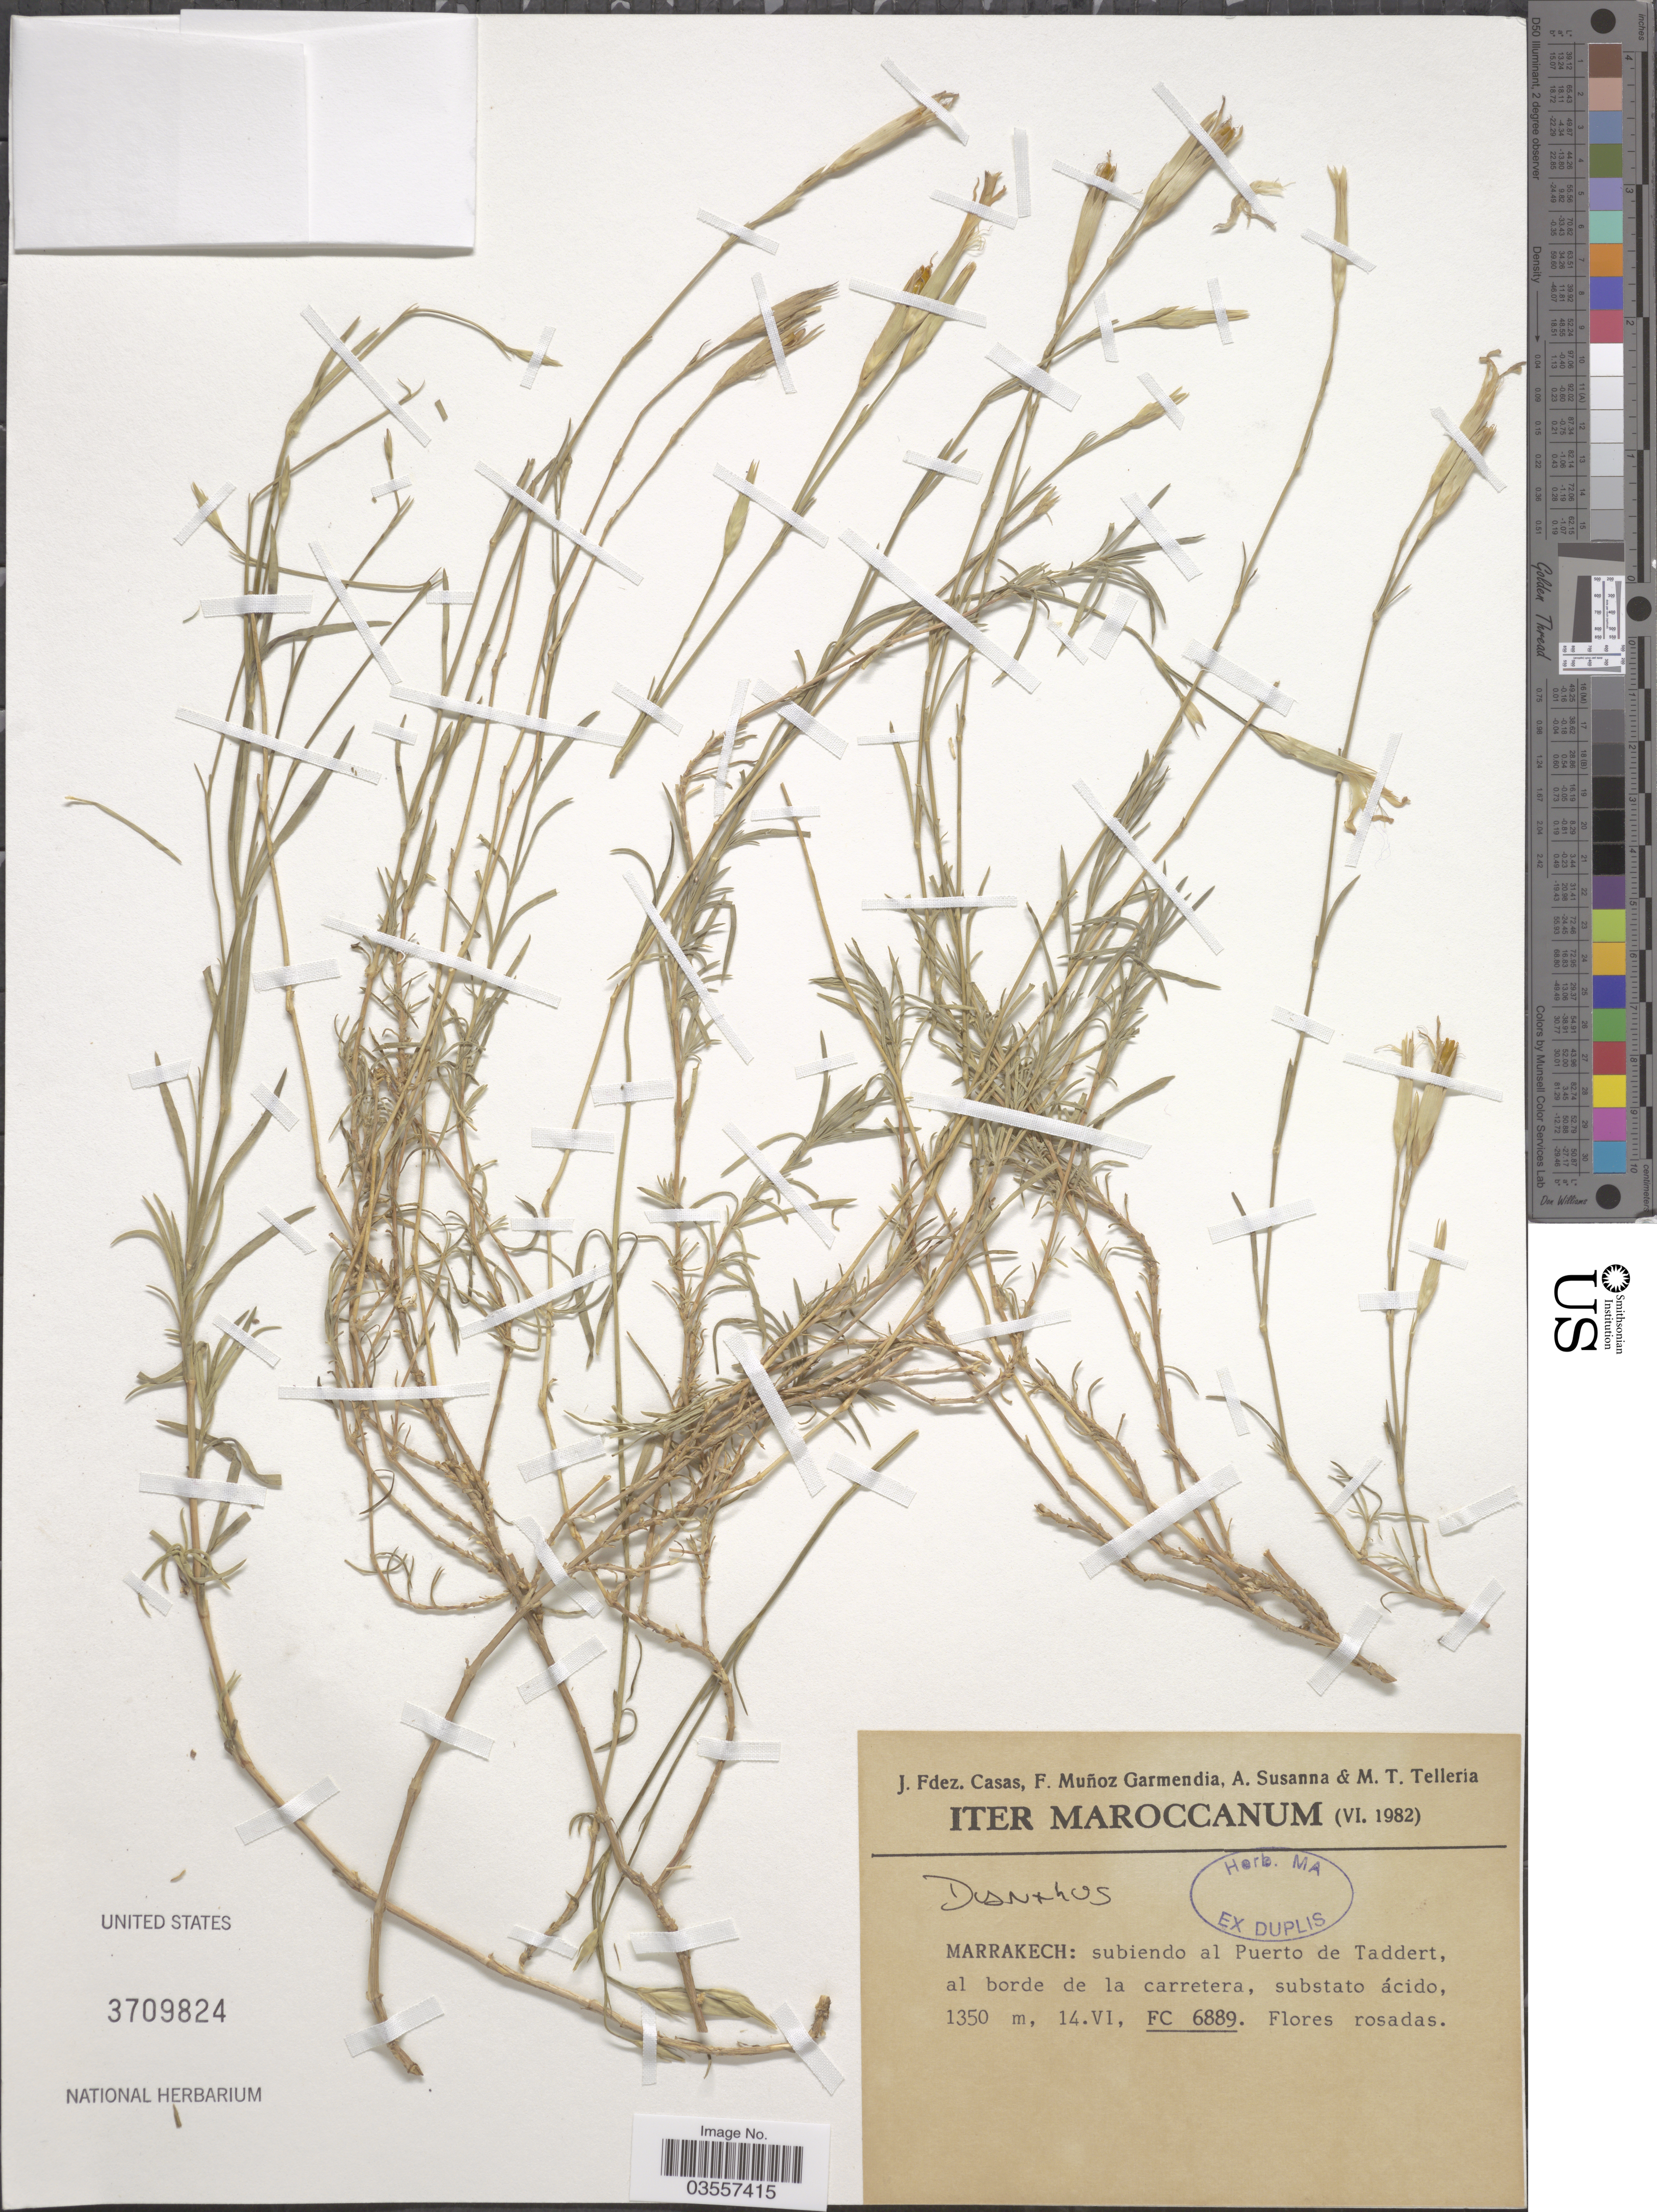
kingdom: Plantae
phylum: Tracheophyta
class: Magnoliopsida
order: Caryophyllales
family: Caryophyllaceae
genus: Dianthus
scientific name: Dianthus sp.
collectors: J. Casas, F. Muñoz Garmendia, A. Susanna & M. Telleria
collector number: FC 6889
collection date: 1982-06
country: Morocco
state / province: Marrakech-Tensift-Al Haouz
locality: Iter Maroccanum. Marrakech: subiendo al Puerto de Taddert, al borde de la carretera.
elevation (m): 1350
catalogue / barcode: US 3709824